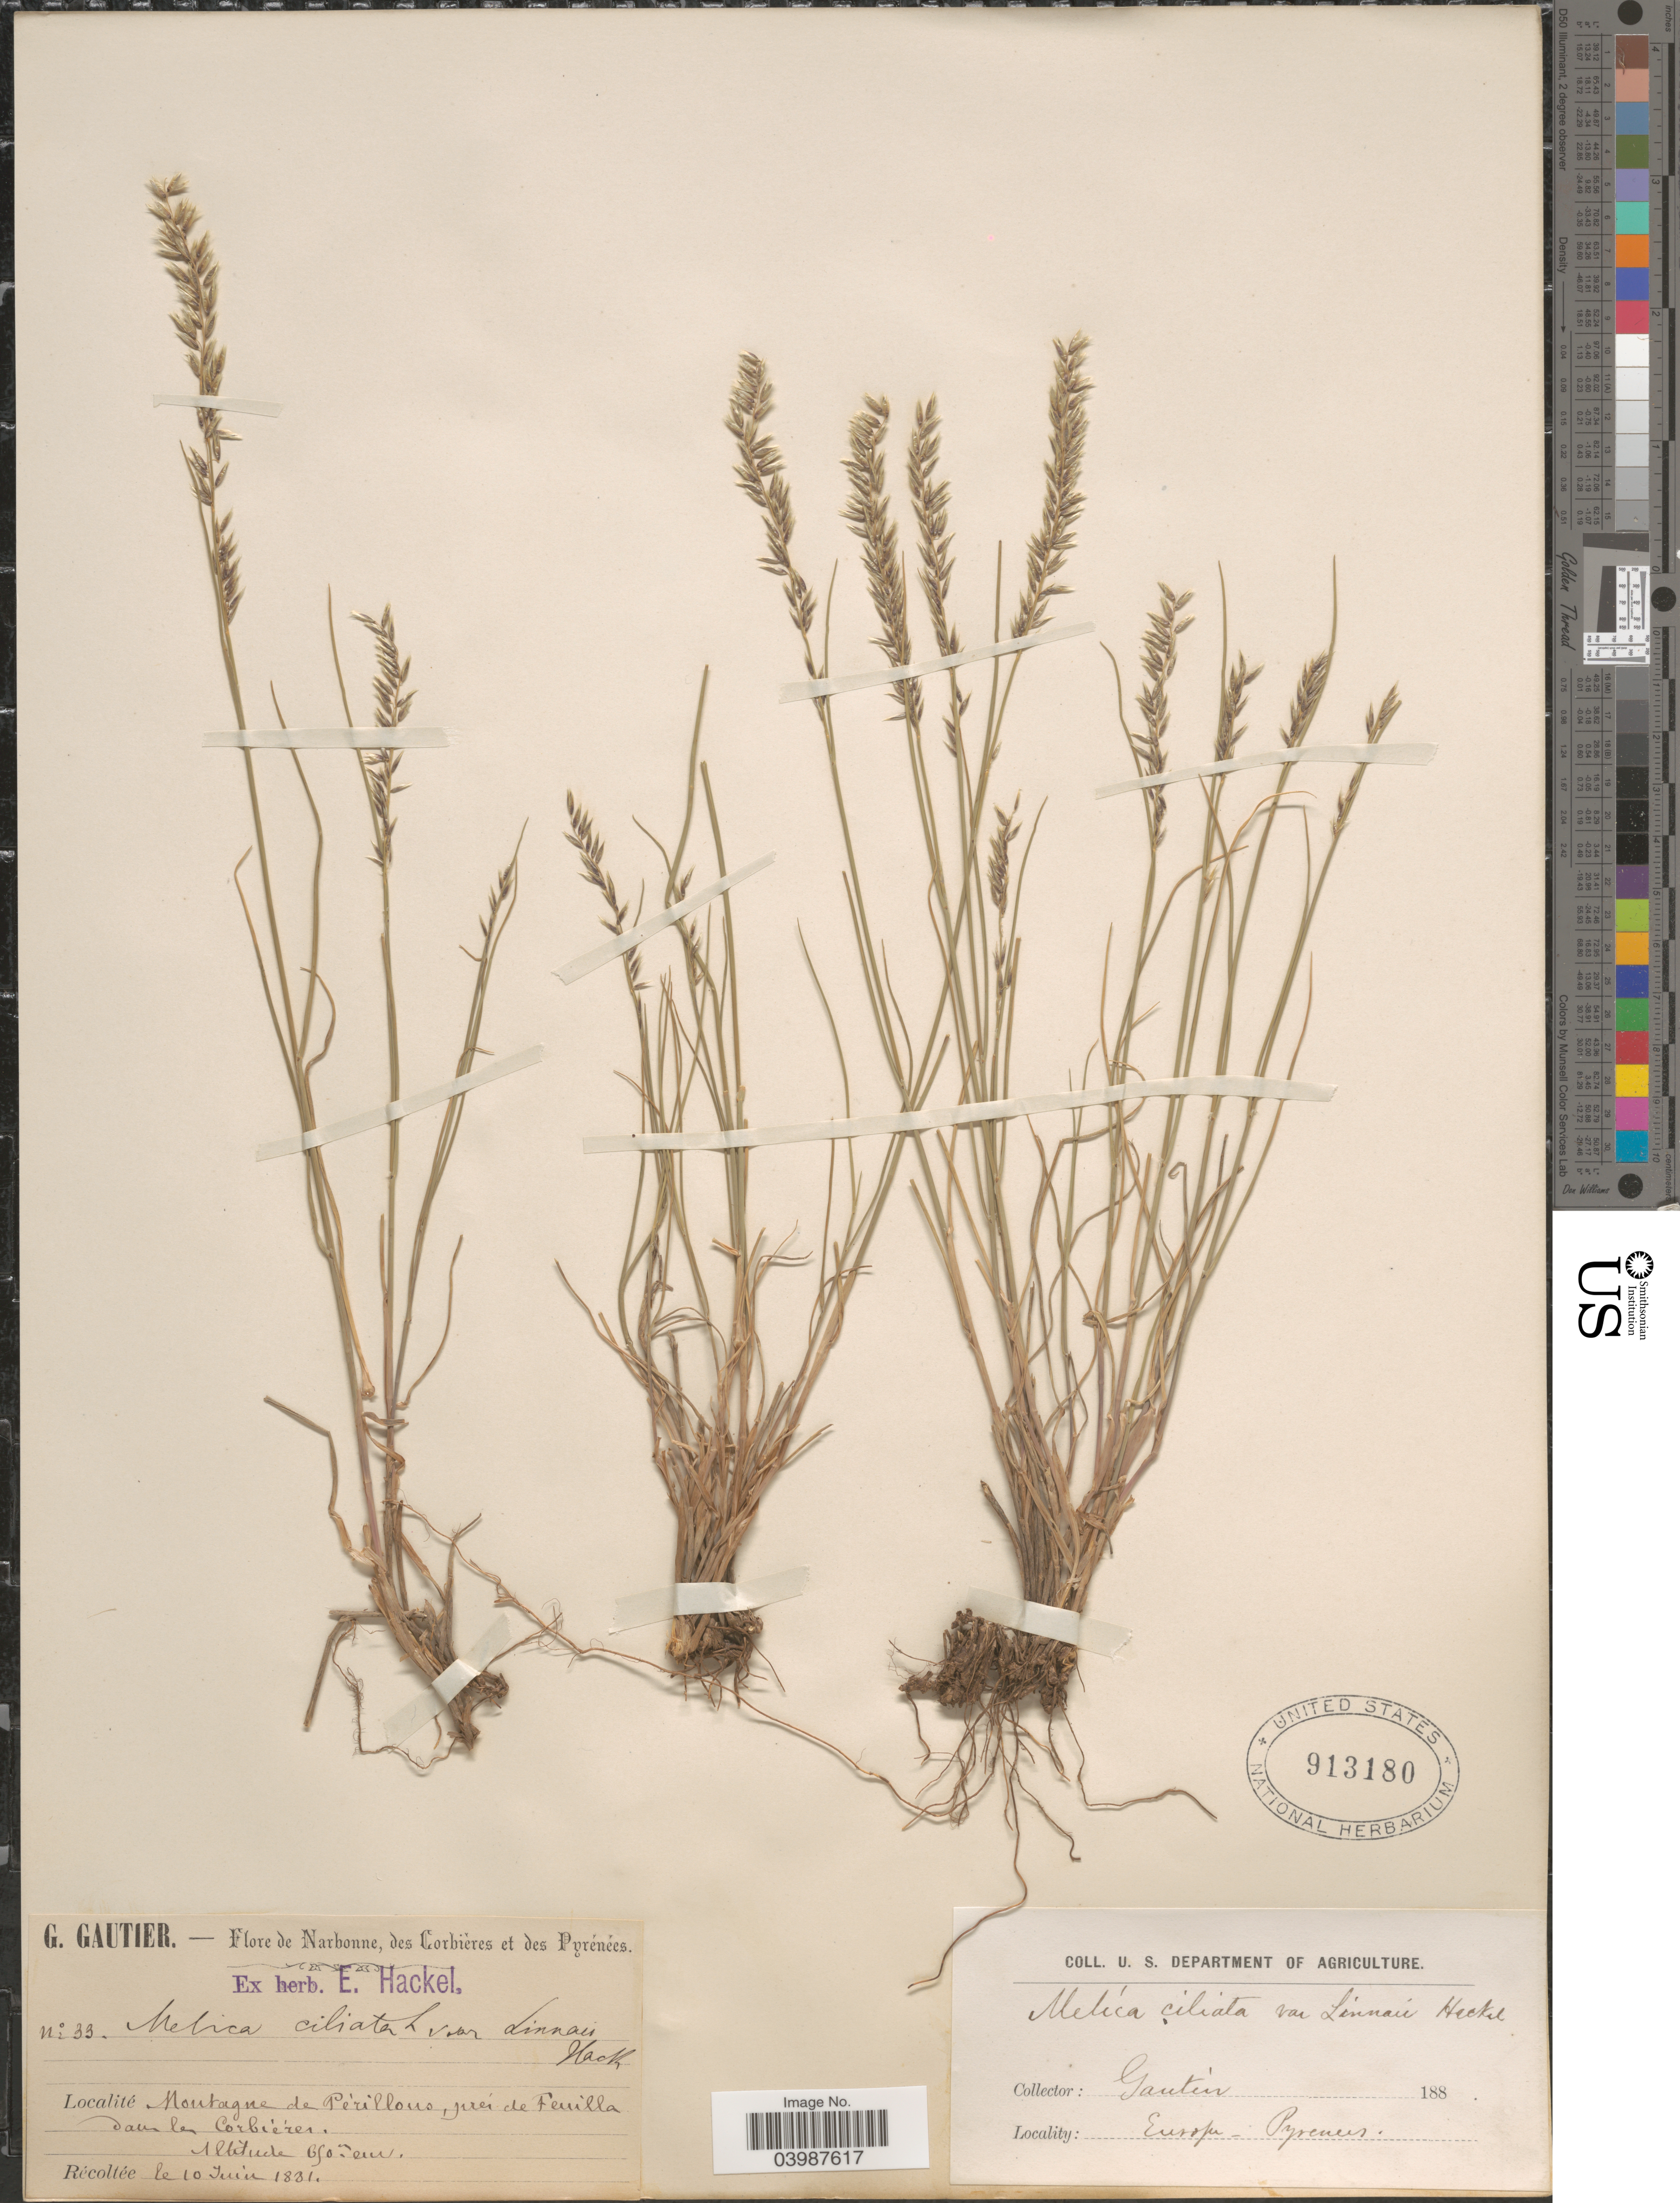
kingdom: Plantae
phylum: Tracheophyta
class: Liliopsida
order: Poales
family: Poaceae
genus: Melica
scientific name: Melica ciliata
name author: L.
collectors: G. Gautier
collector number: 33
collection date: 1831-06-10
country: France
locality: Montagne de Pèrillous, prés de Fenilla dans les Corbières. Europe-Pyrenees.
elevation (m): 650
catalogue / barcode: US 913180